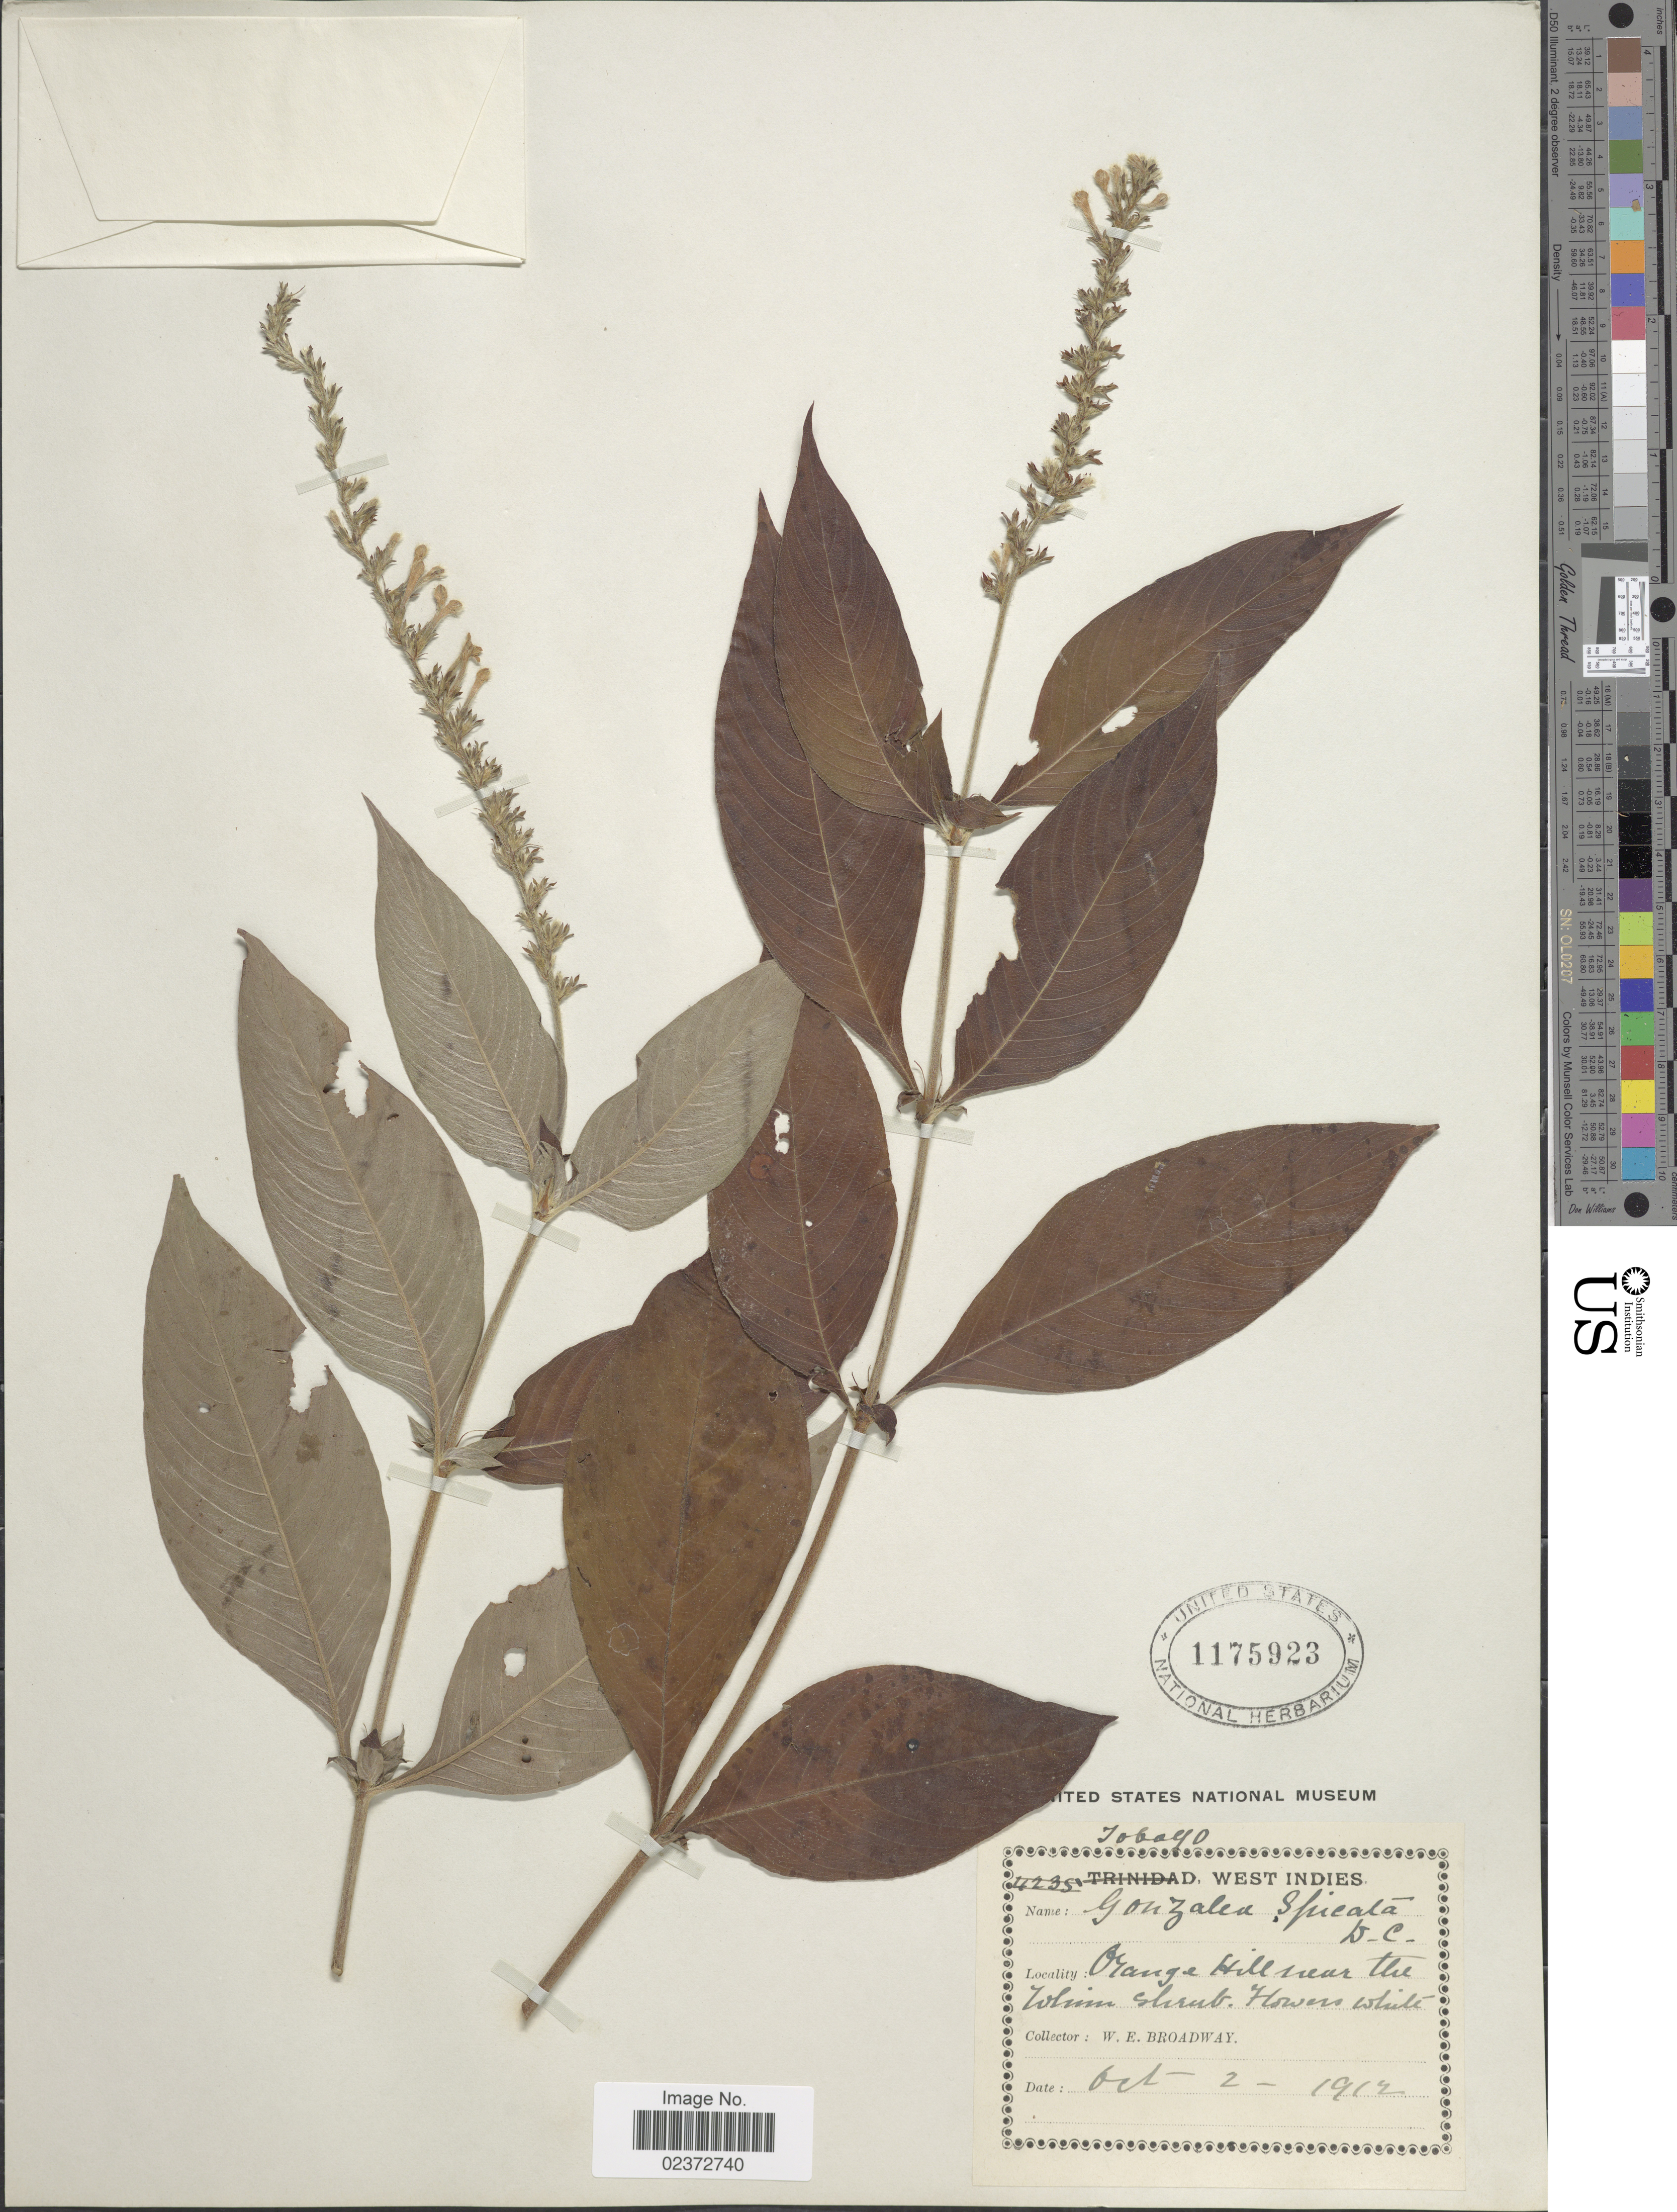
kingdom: Plantae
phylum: Tracheophyta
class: Magnoliopsida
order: Gentianales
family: Rubiaceae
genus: Gonzalagunia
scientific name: Gonzalagunia spicata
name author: (Lam.) M. Gómez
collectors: W. E. Broadway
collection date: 1912-10-02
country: Trinidad and Tobago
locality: Tobago. Orange Hill near the Tolim shrub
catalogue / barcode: US 1175923